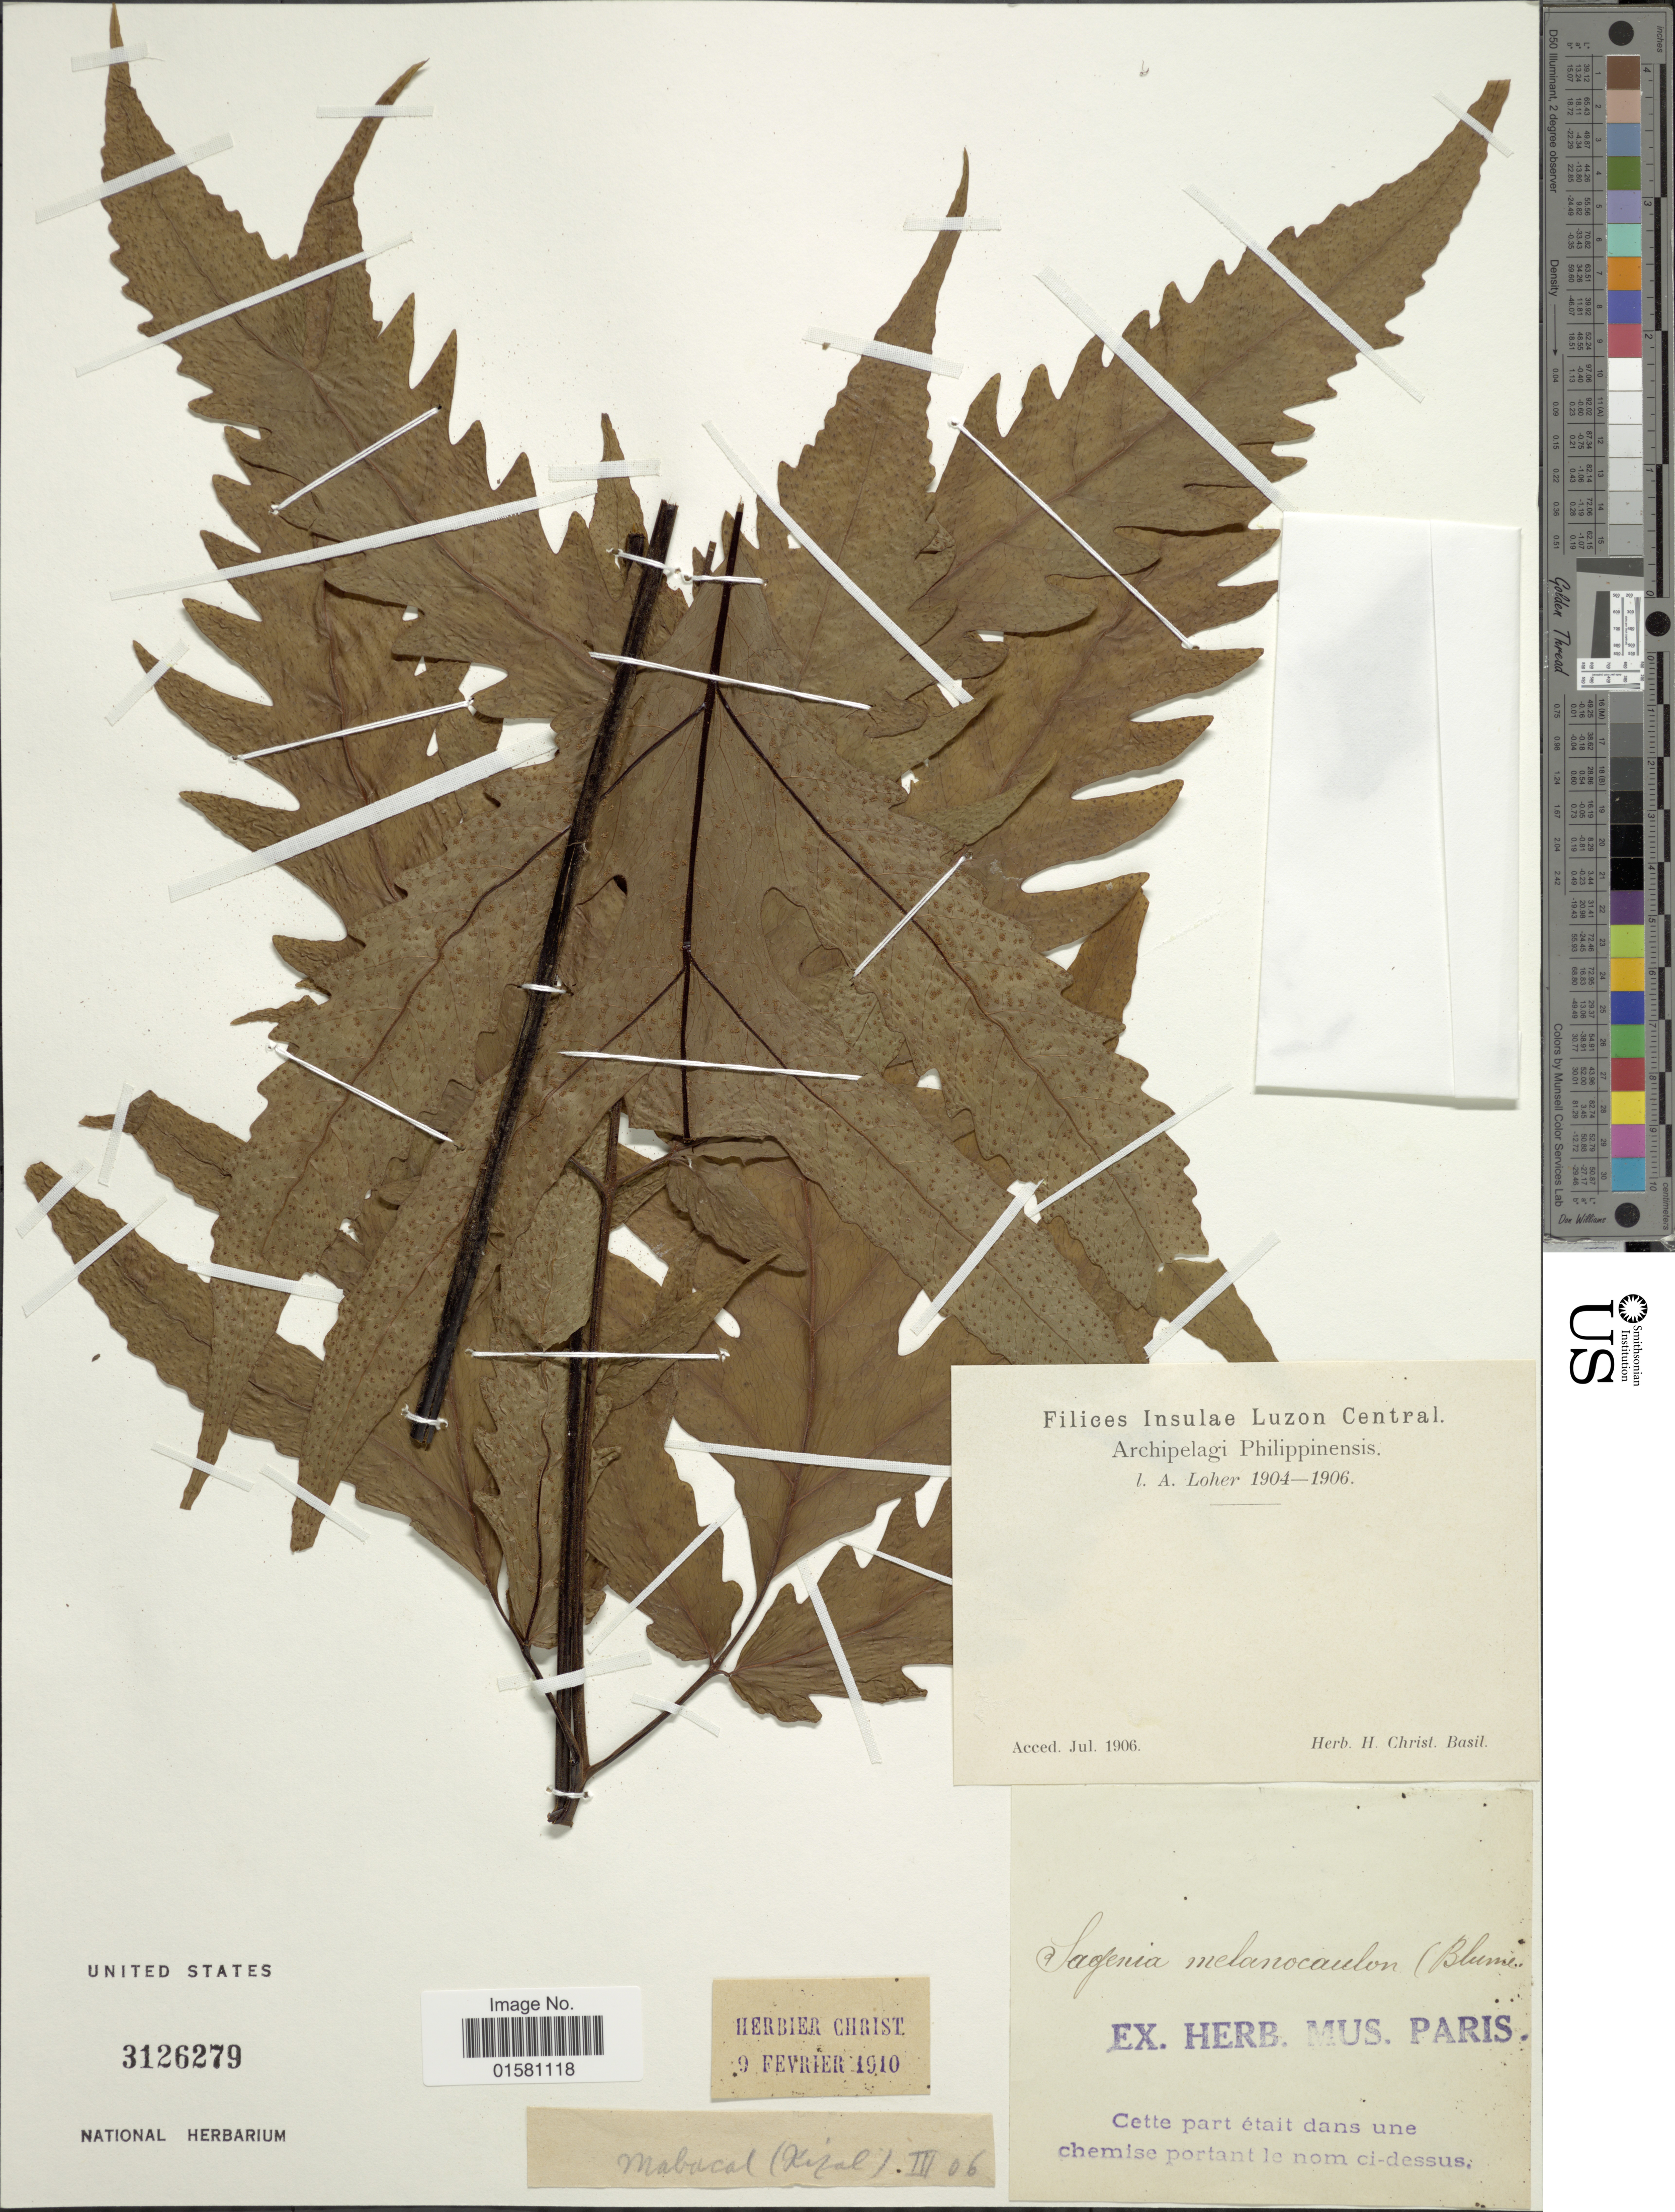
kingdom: Plantae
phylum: Tracheophyta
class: Polypodiopsida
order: Polypodiales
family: Tectariaceae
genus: Tectaria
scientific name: Tectaria melanocaulos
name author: (Bedd.) Copel.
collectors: A. Loher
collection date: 1906-07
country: Philippines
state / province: Central Luzon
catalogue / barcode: US 3126279